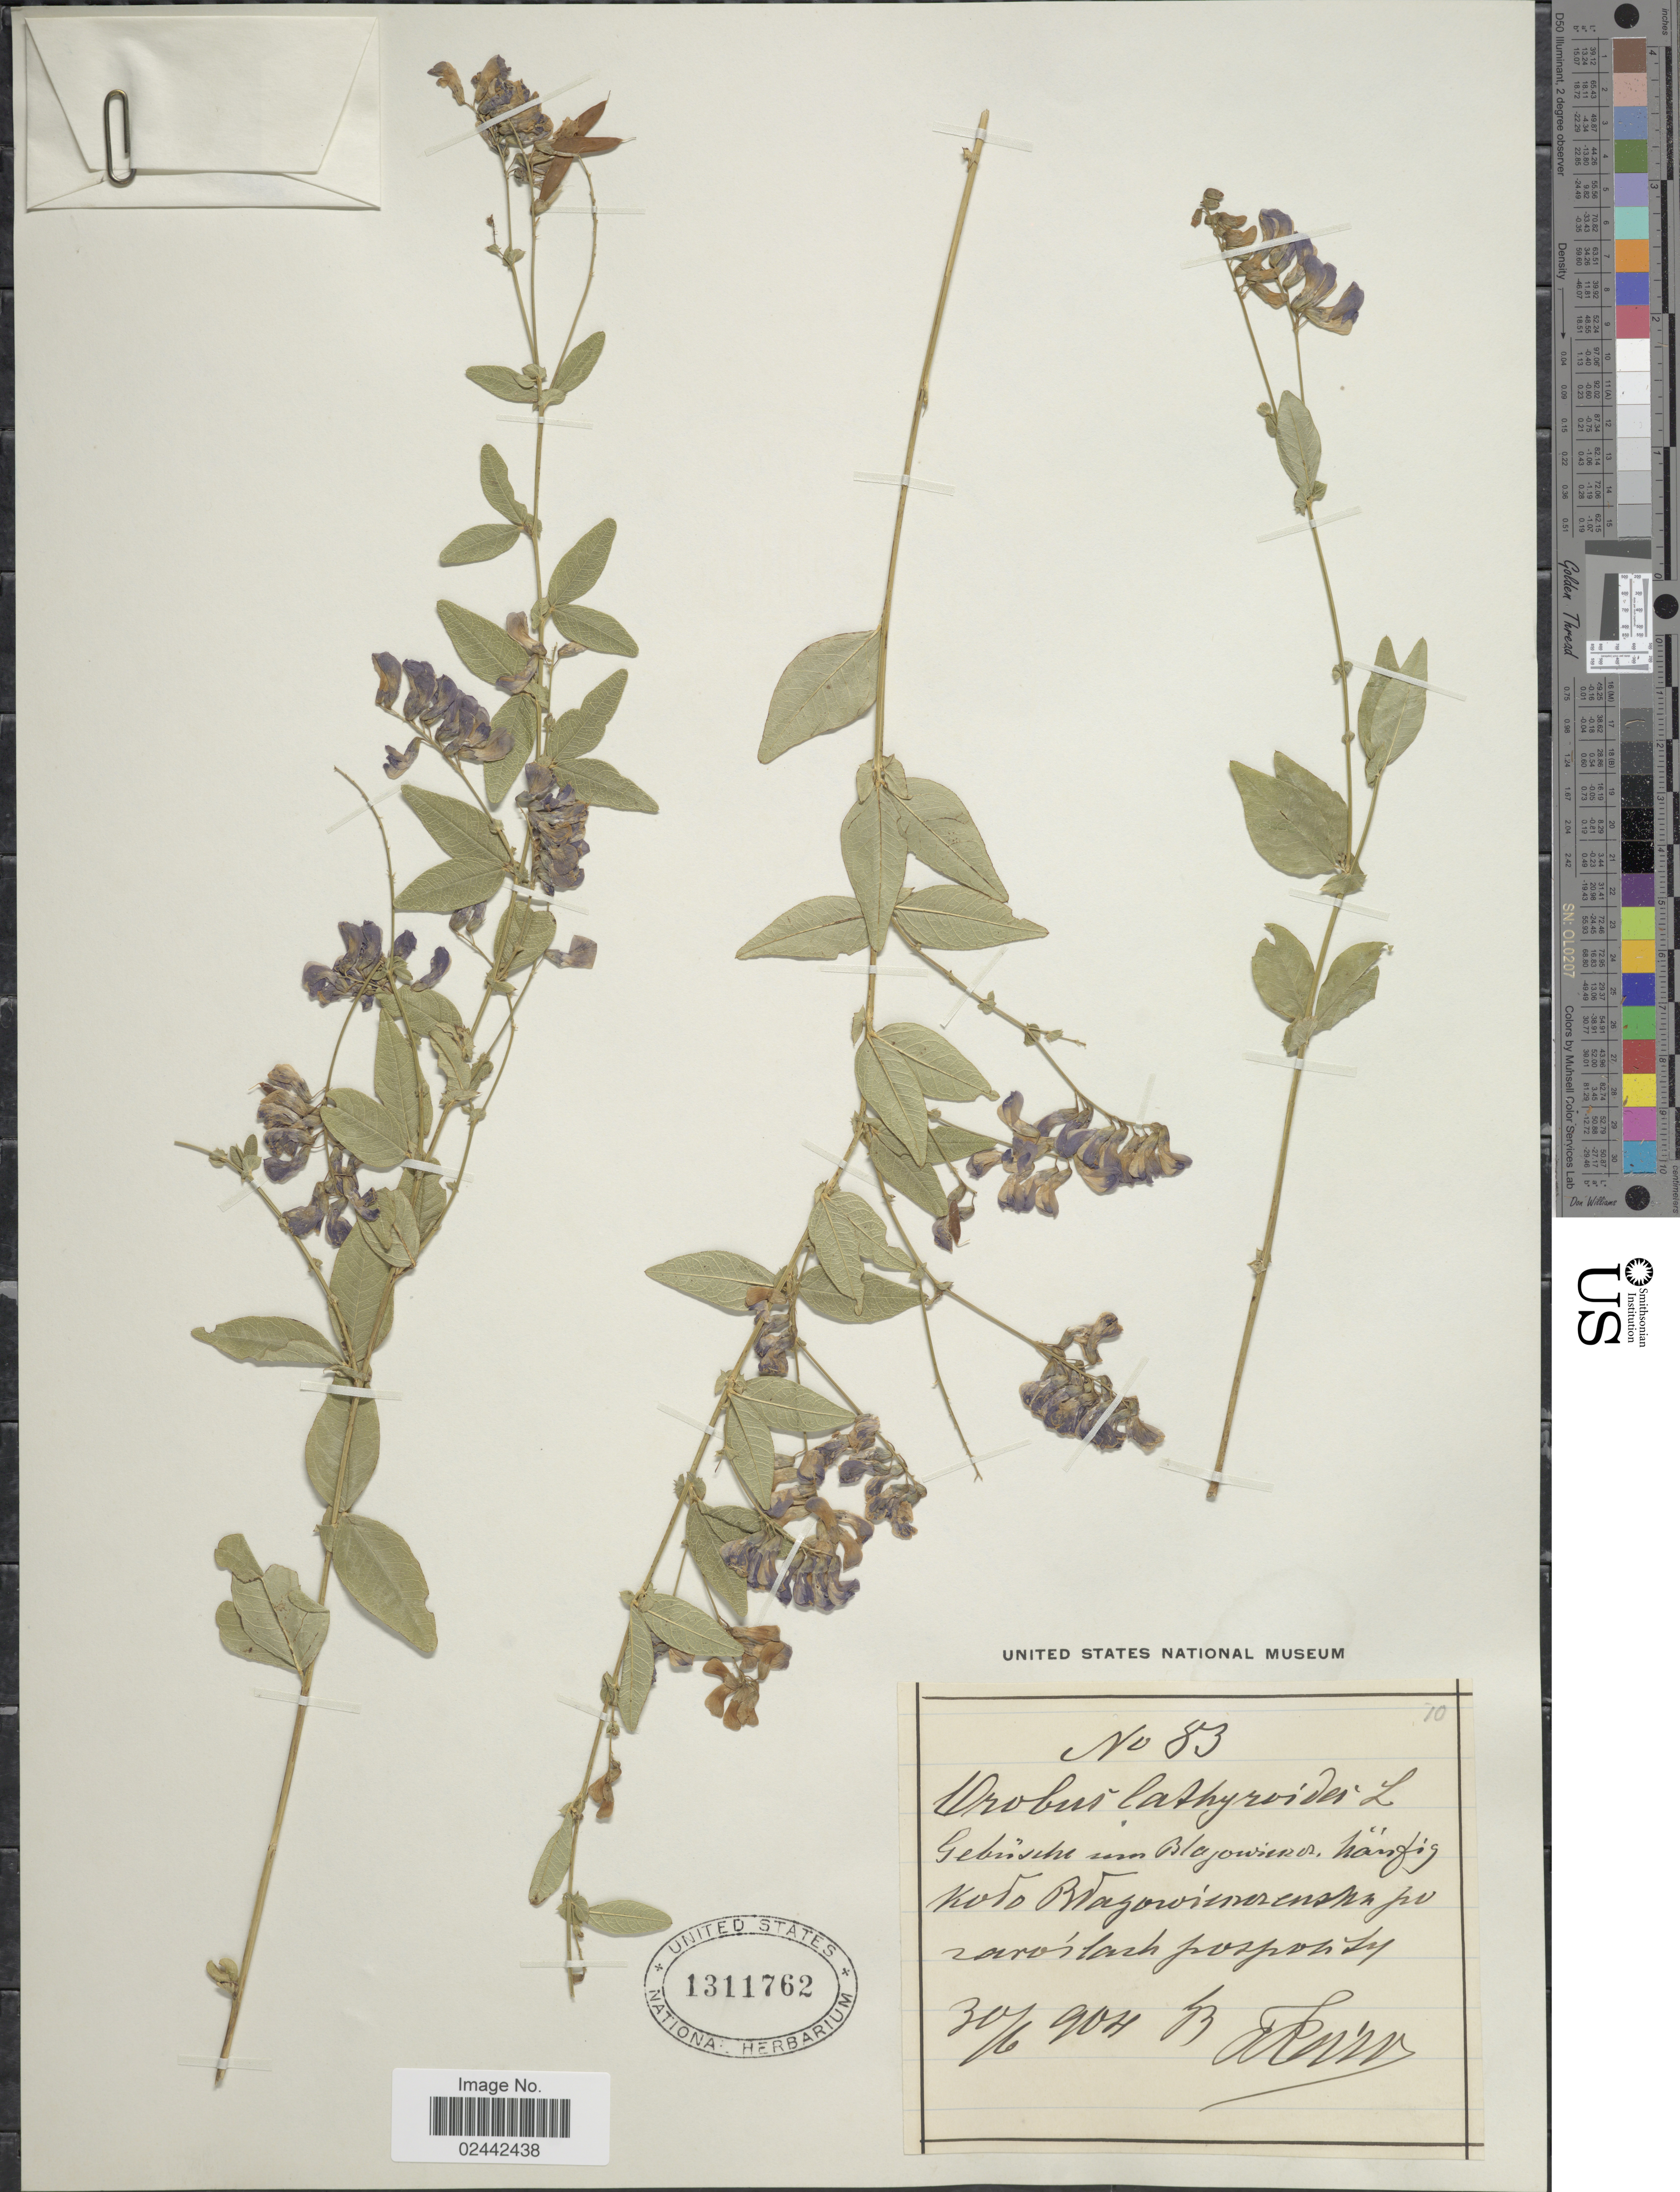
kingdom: Plantae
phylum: Tracheophyta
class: Magnoliopsida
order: Fabales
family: Fabaceae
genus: Vicia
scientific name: Vicia unijuga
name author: A. Braun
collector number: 83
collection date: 1904-06-30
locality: Gebusch [illegible text] Blajowier[illegible text] Nanfig Kodo B[illegible text] zaroslash posp[illegible text][interpreted]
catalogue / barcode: US 1311762